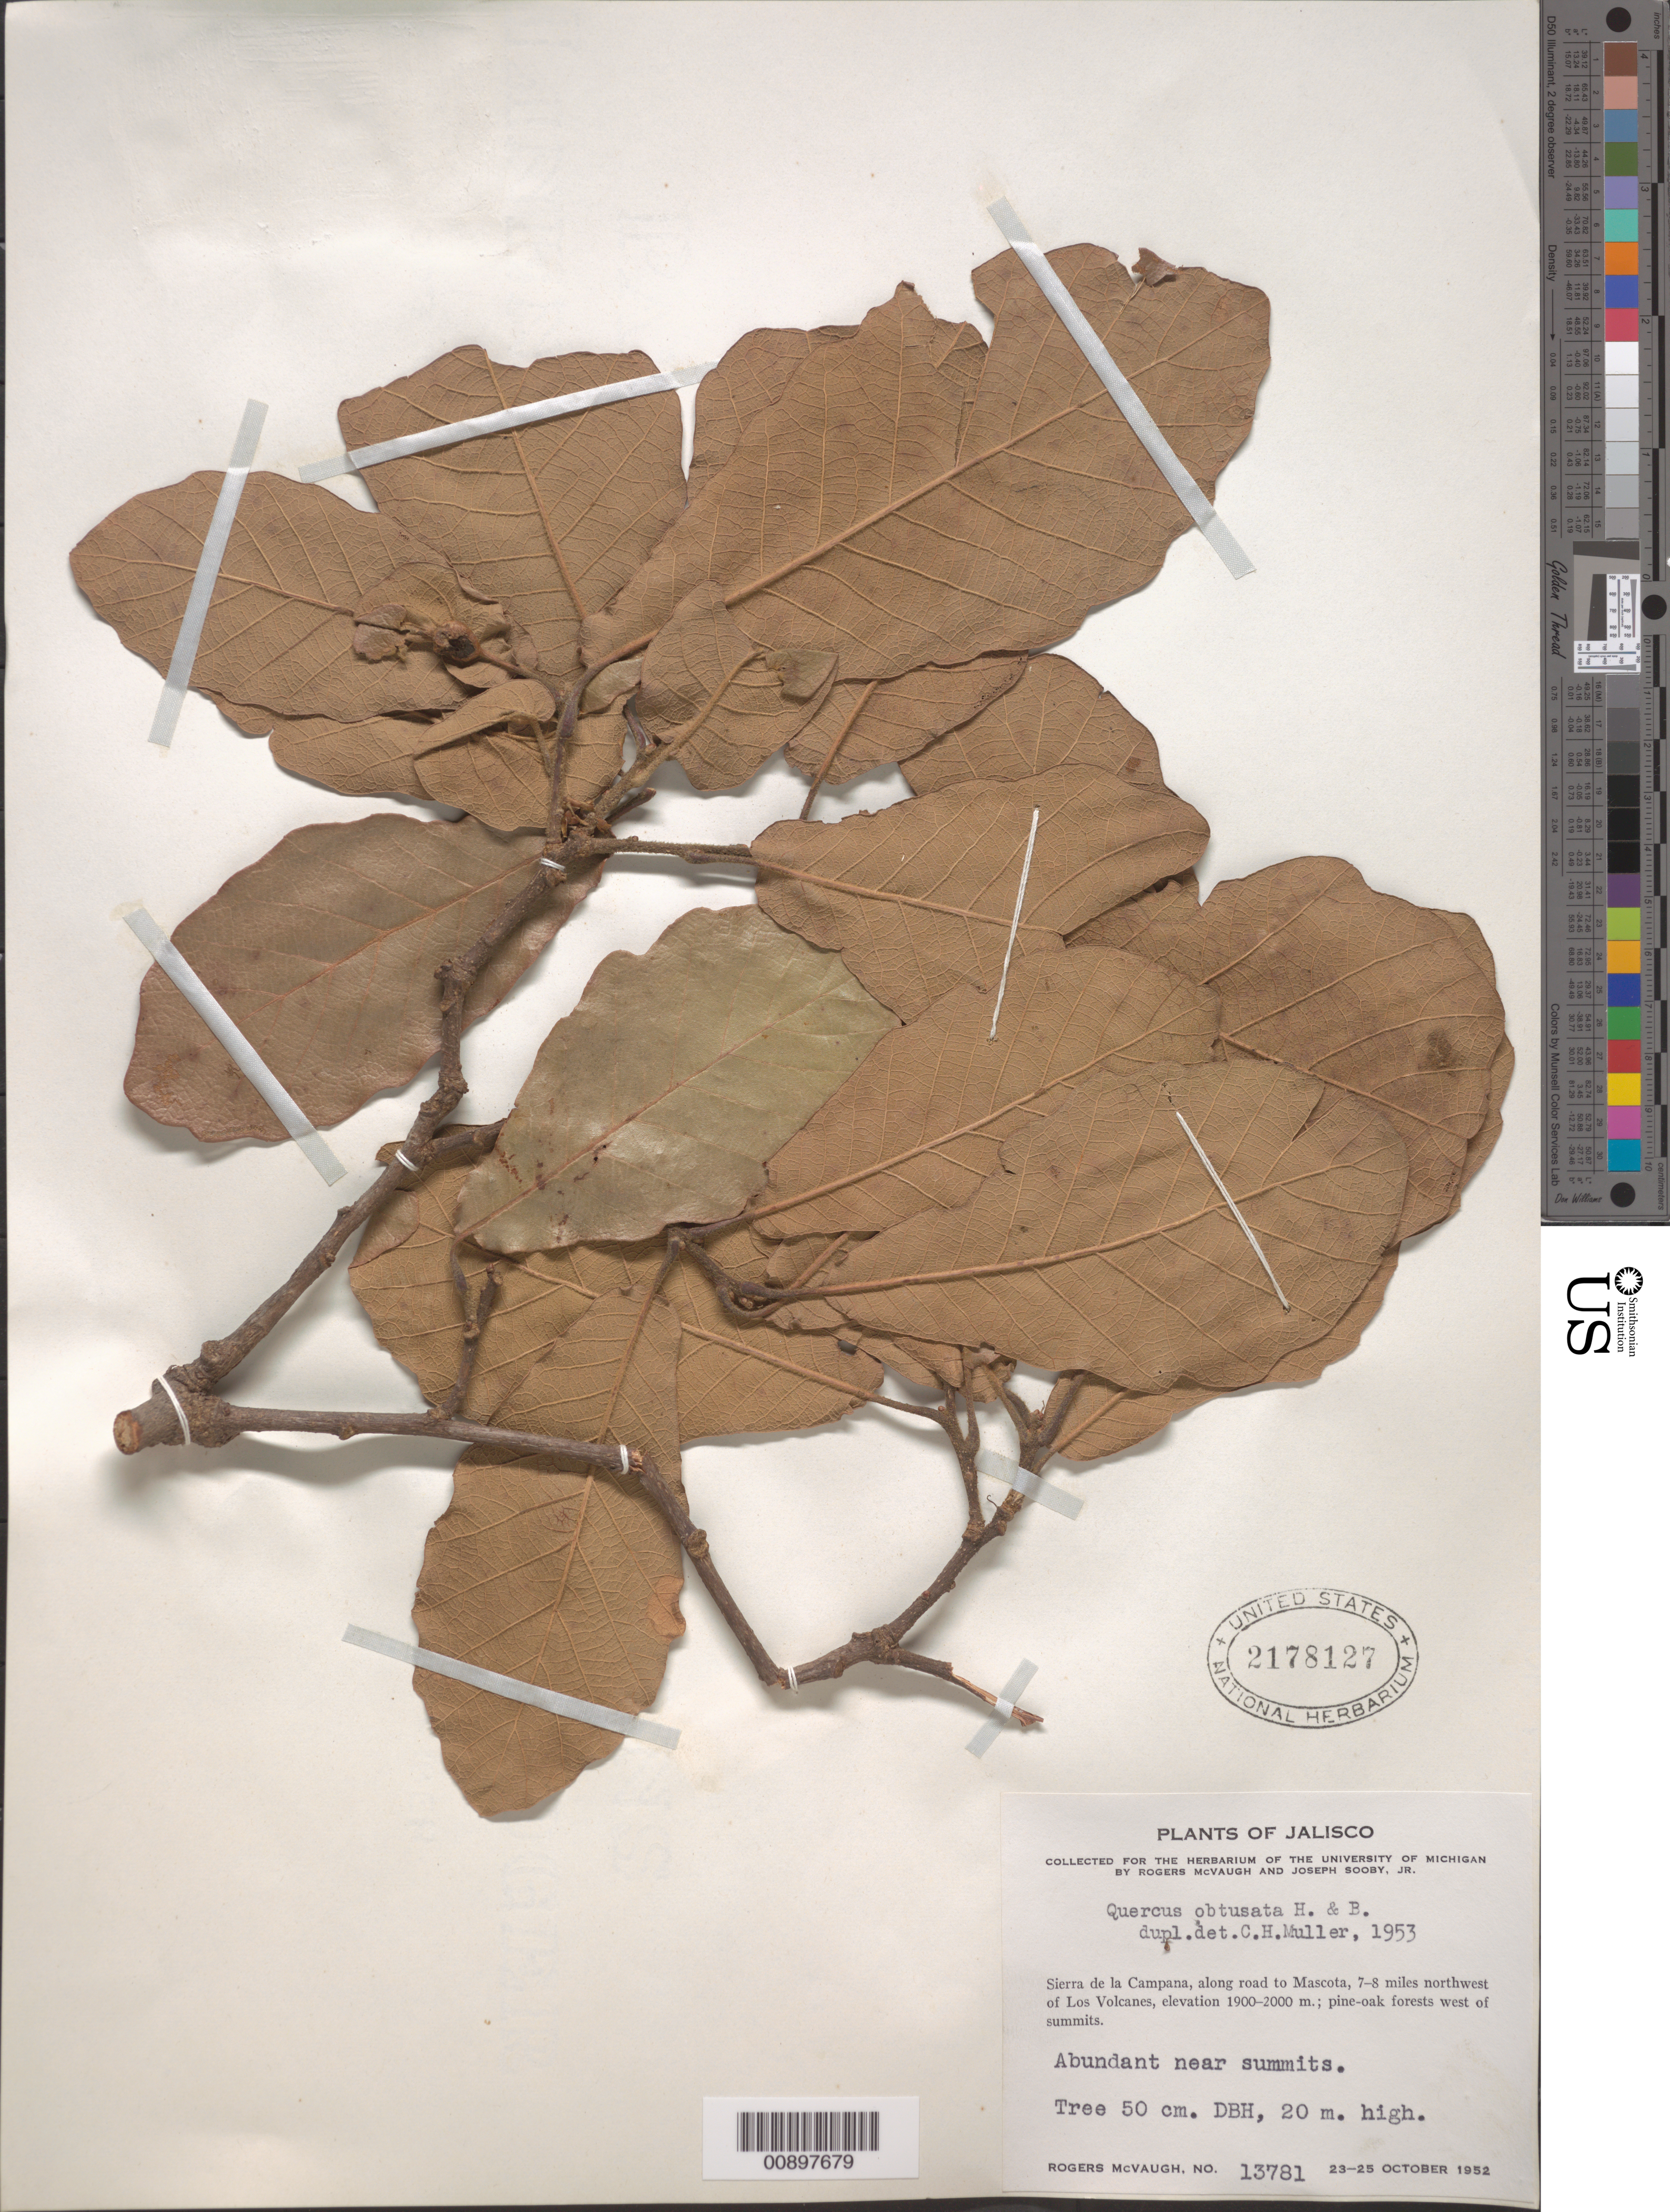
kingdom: Plantae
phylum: Tracheophyta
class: Magnoliopsida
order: Fagales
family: Fagaceae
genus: Quercus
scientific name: Quercus obtusata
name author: Humb. & Bonpl.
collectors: R. McVaugh & J. Sooby Jr.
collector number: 13781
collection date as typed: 23 Oct 1952 to 25 Oct 1952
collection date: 1952-10-23/1952-10-25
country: Mexico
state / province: Jalisco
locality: Sierra de la Campana, along road to Mascota, 7-8 miles northwest of Los Volcanes.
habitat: Abundant near summits. Pine-oak forests west of summits.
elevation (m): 2000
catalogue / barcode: US 2178127